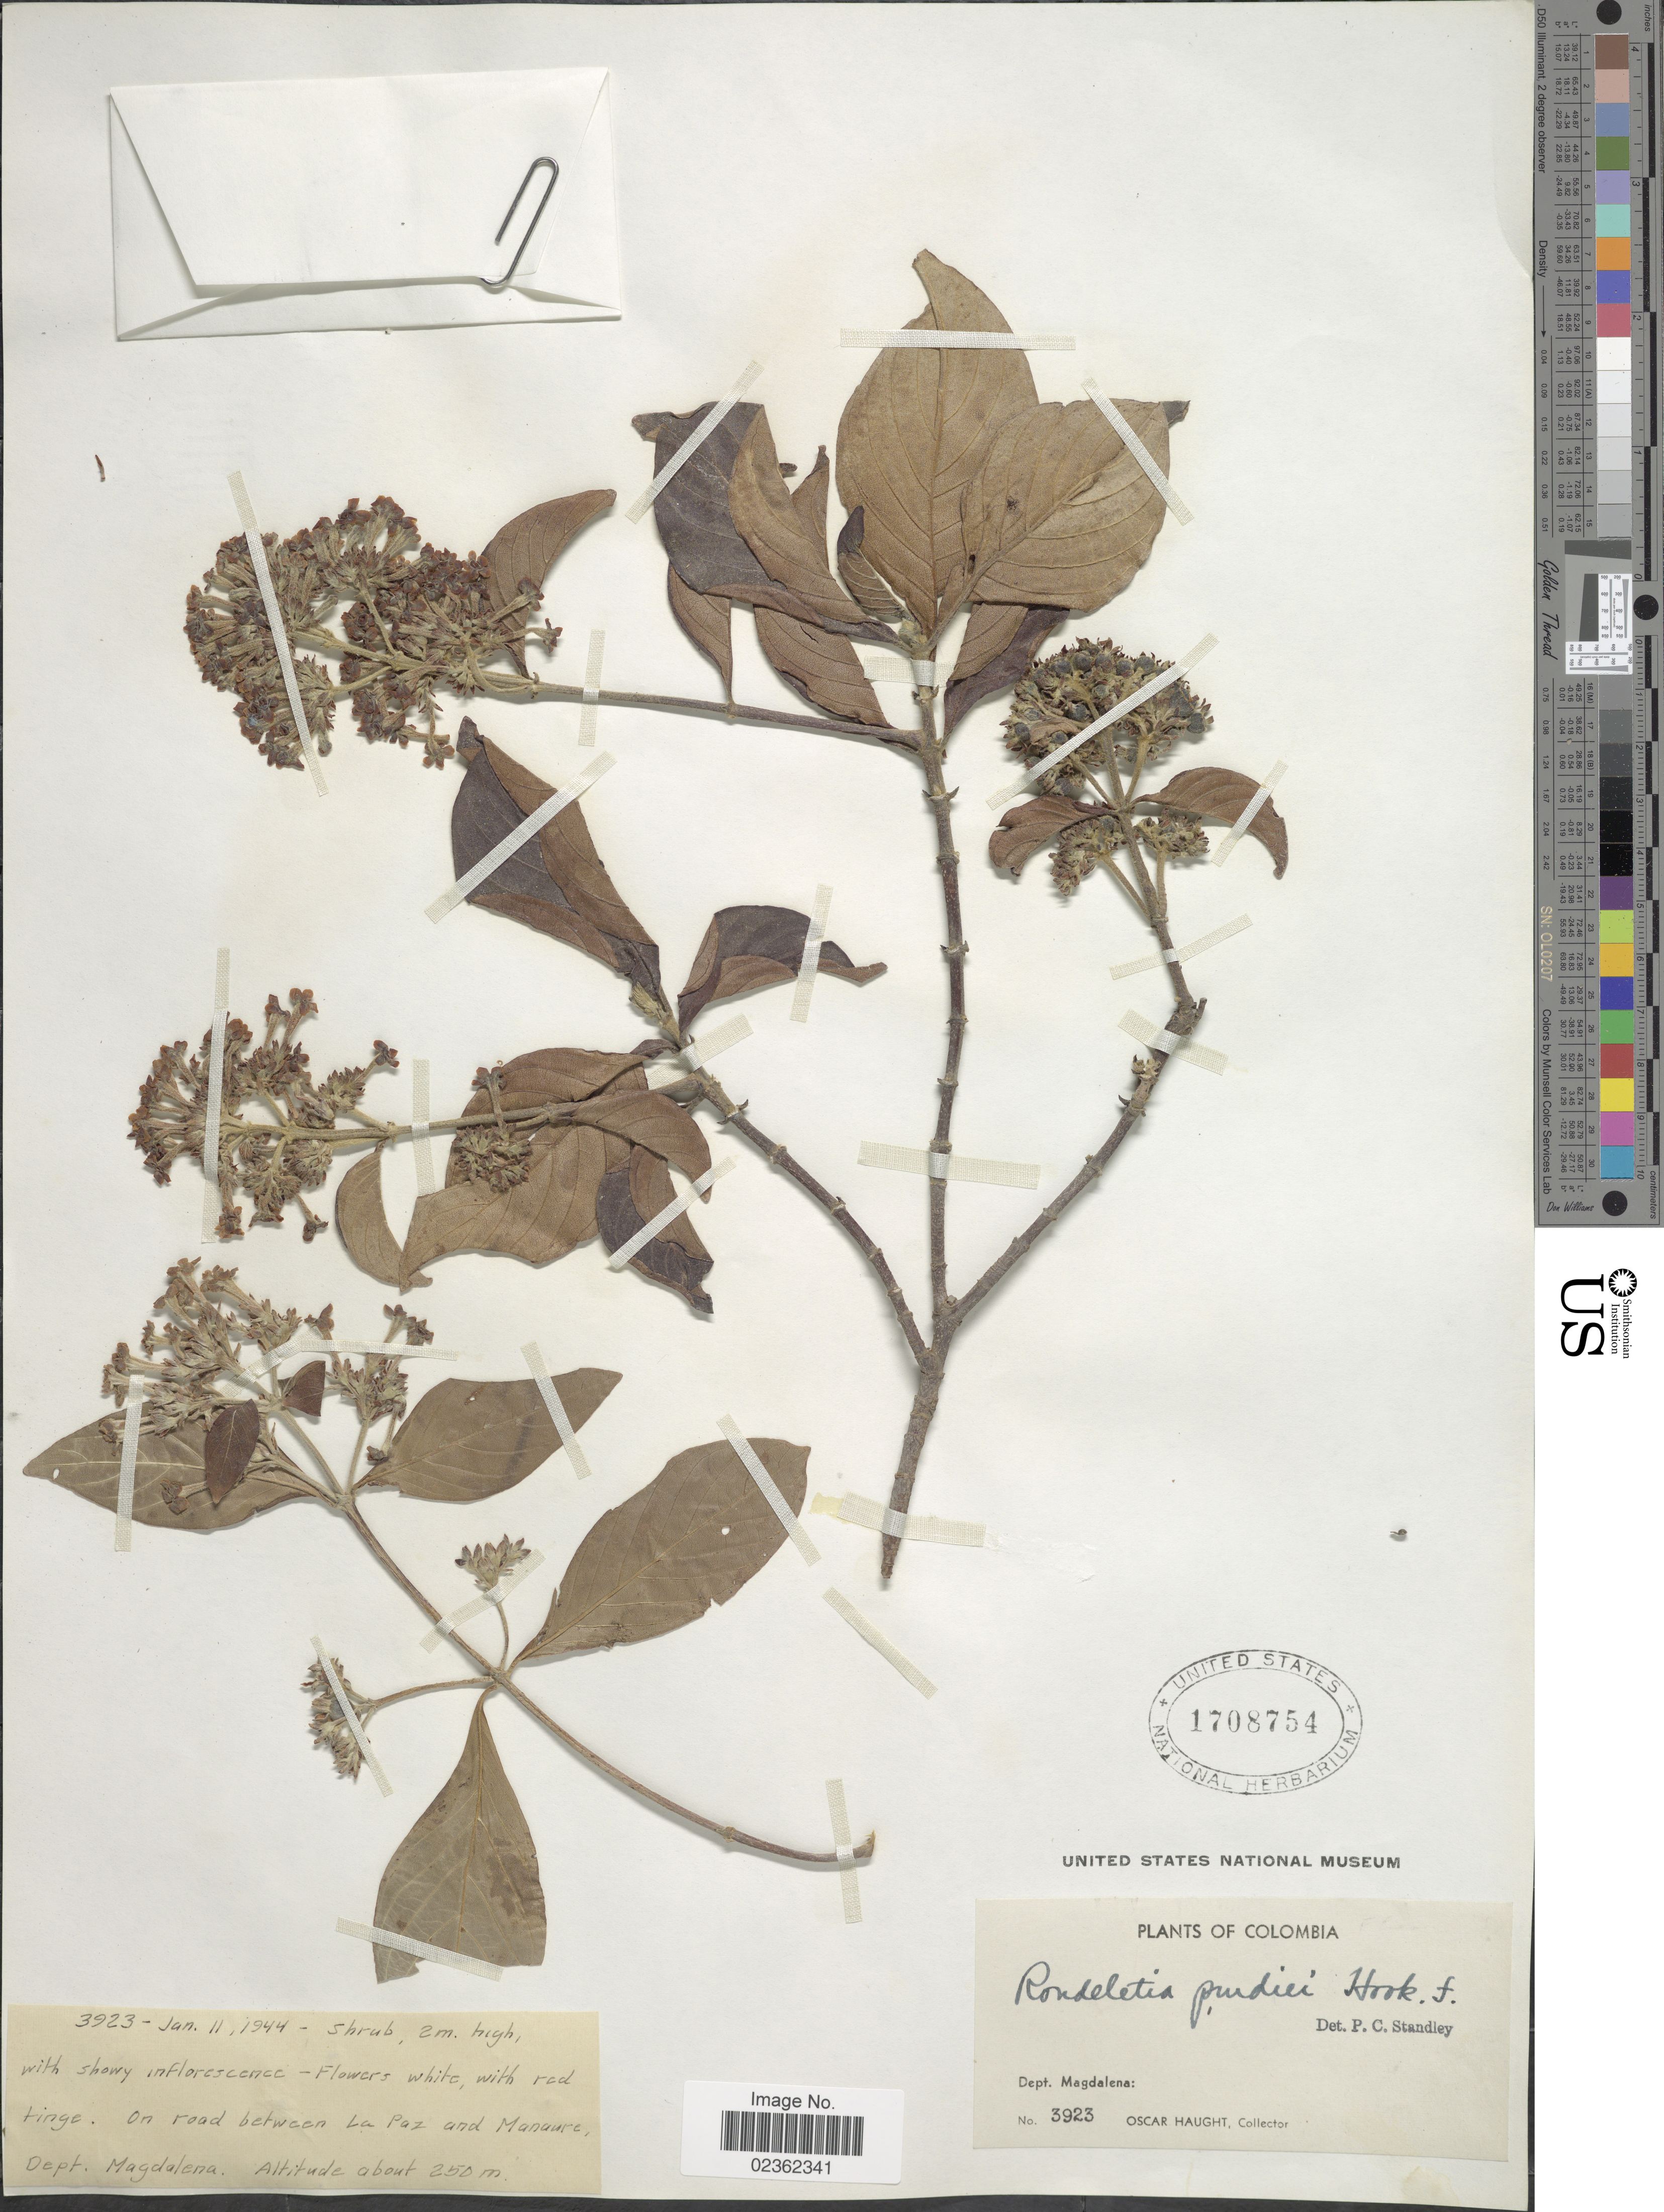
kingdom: Plantae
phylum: Tracheophyta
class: Magnoliopsida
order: Gentianales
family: Rubiaceae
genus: Rondeletia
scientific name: Rondeletia purdiei var. purdiei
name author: Hook. f.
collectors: O. L. Haught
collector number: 3923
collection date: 1944-01-11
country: Colombia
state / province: Magdalena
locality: On road between La Paz and Manaure.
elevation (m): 250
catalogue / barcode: US 1708754